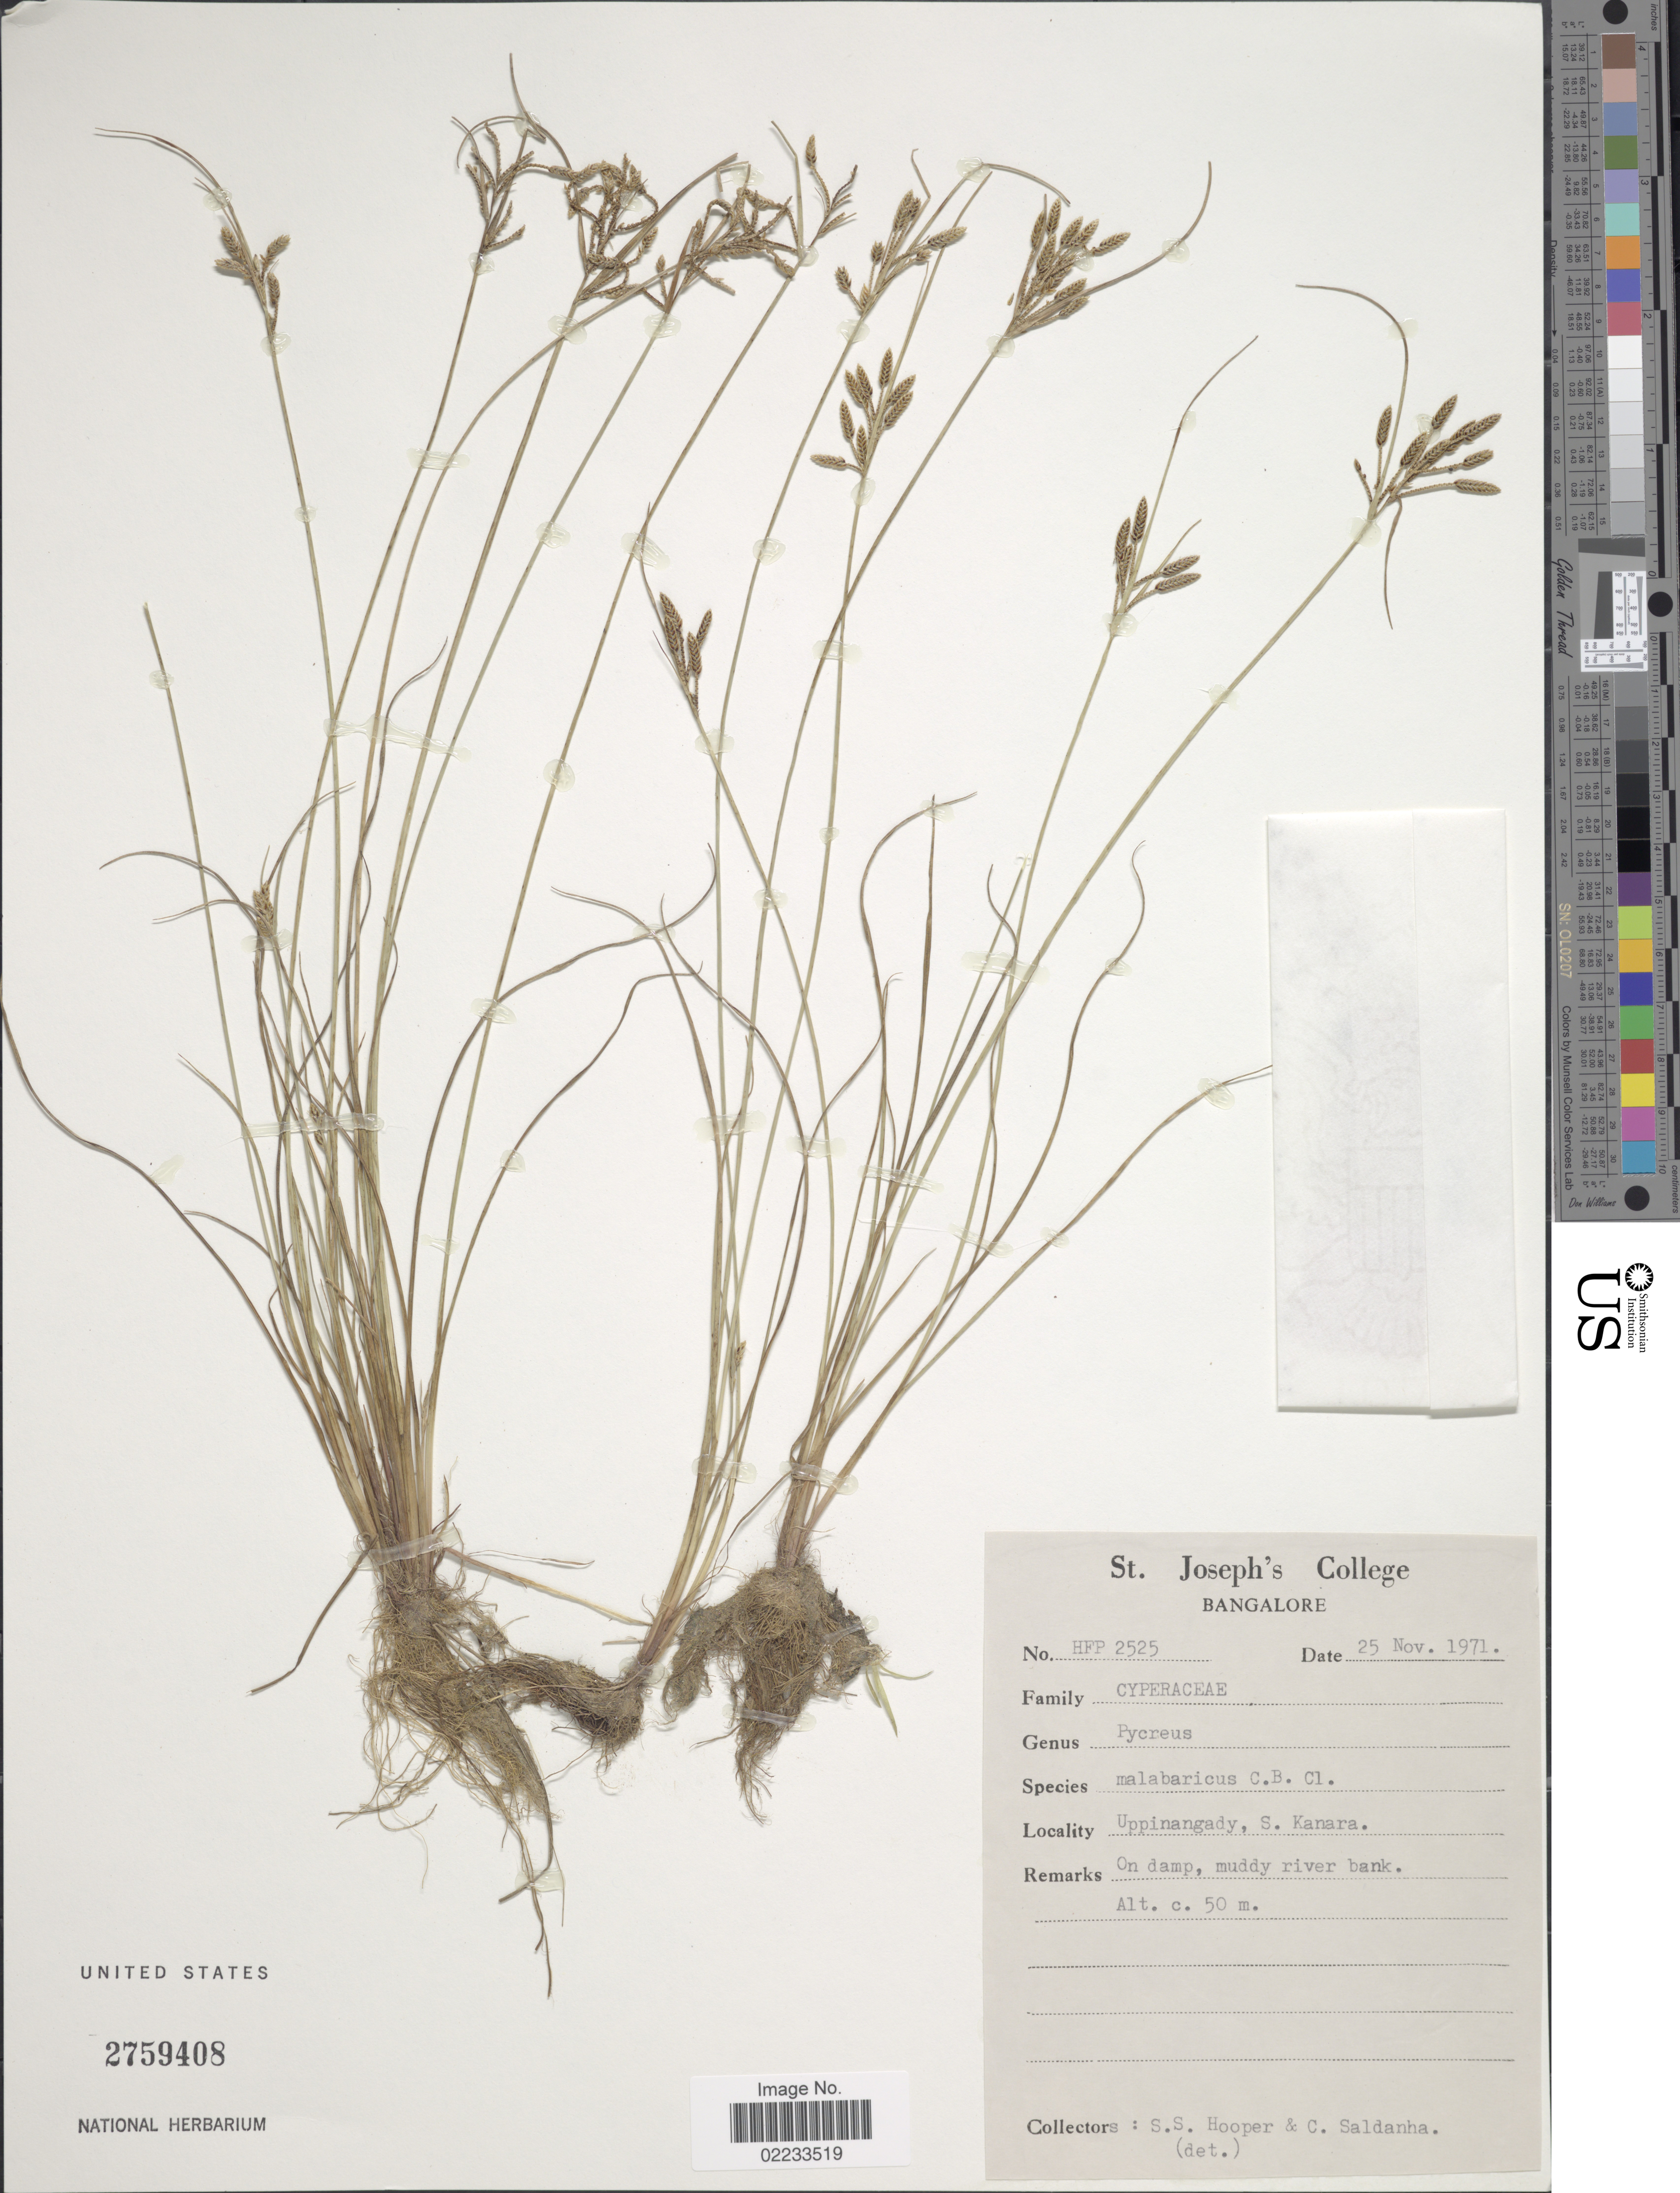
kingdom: Plantae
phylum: Tracheophyta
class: Liliopsida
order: Poales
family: Cyperaceae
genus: Cyperus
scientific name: Cyperus malabaricus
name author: (C.B. Clarke) T. Cooke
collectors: S. S. Hooper & C. Saldanha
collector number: HFP2525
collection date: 1971-11-25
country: India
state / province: Karnataka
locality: Uppinangady, S. Kanara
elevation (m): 50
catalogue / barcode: US 2759408